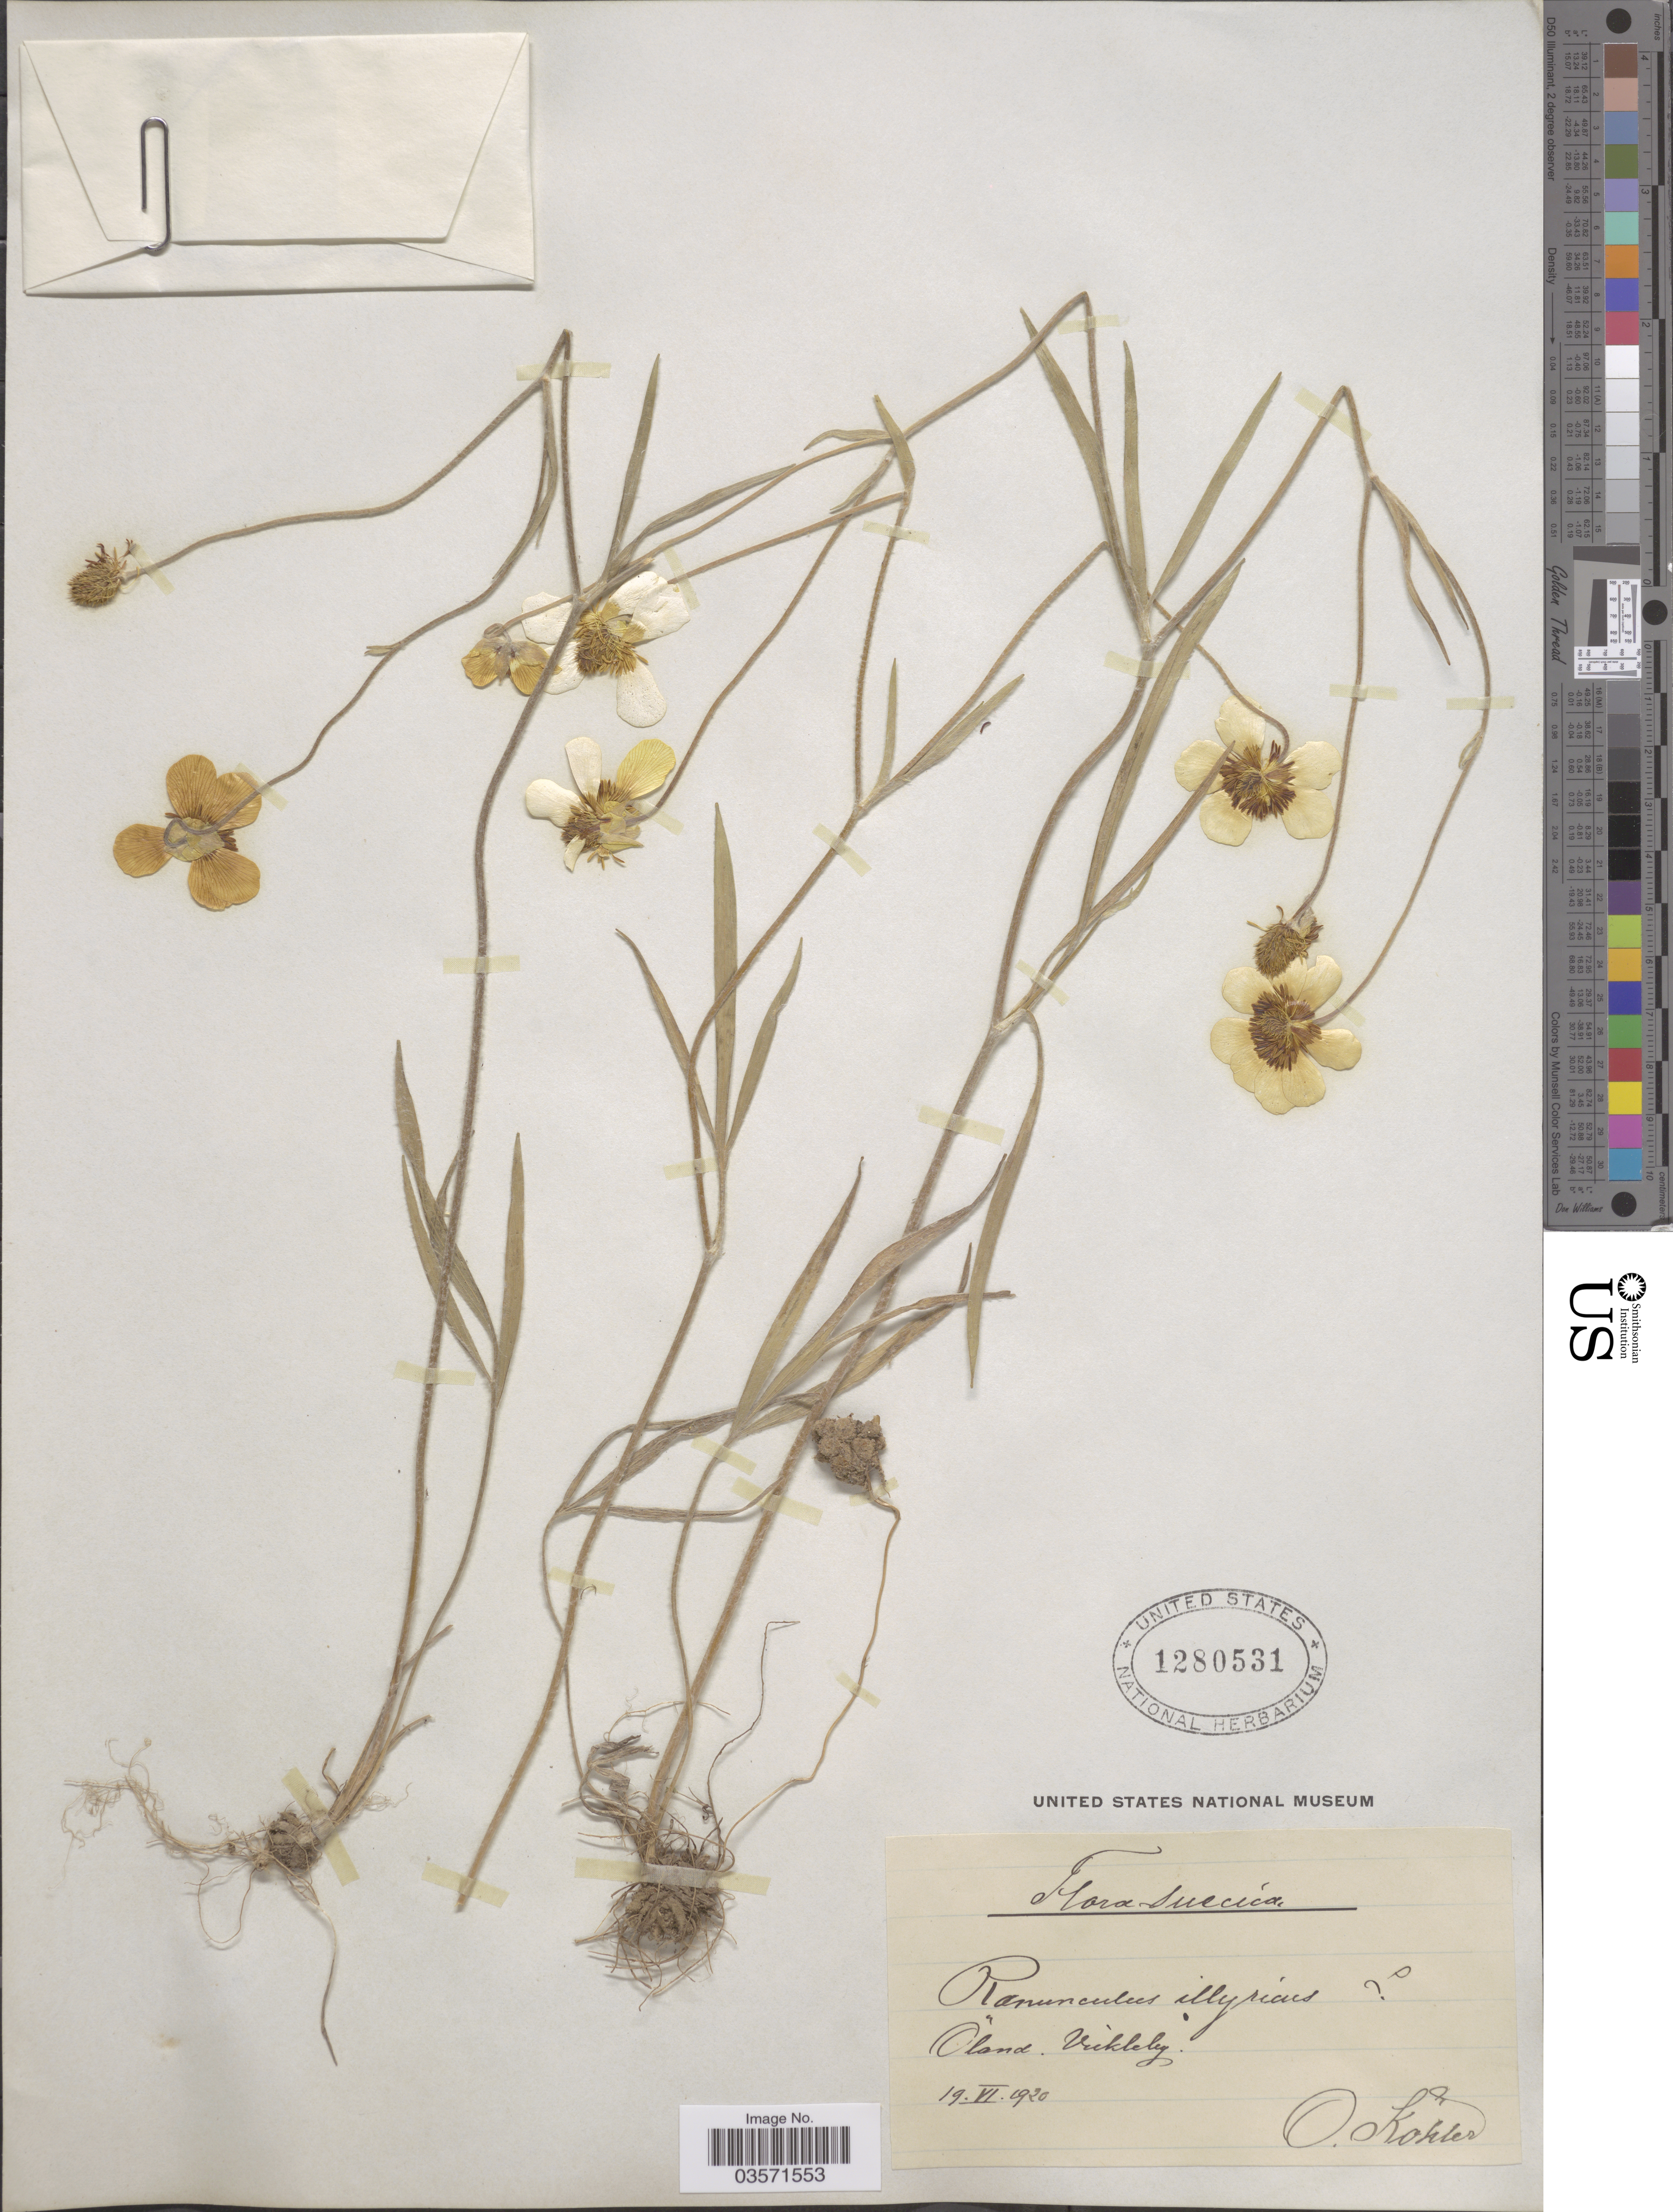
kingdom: Plantae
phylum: Tracheophyta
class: Magnoliopsida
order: Ranunculales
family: Ranunculaceae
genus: Ranunculus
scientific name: Ranunculus illyricus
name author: L.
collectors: O. Köhler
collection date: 1920-06-19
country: Sweden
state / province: Kalmar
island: Oland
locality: Suecica. Öland. Vickleby.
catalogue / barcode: US 1280531